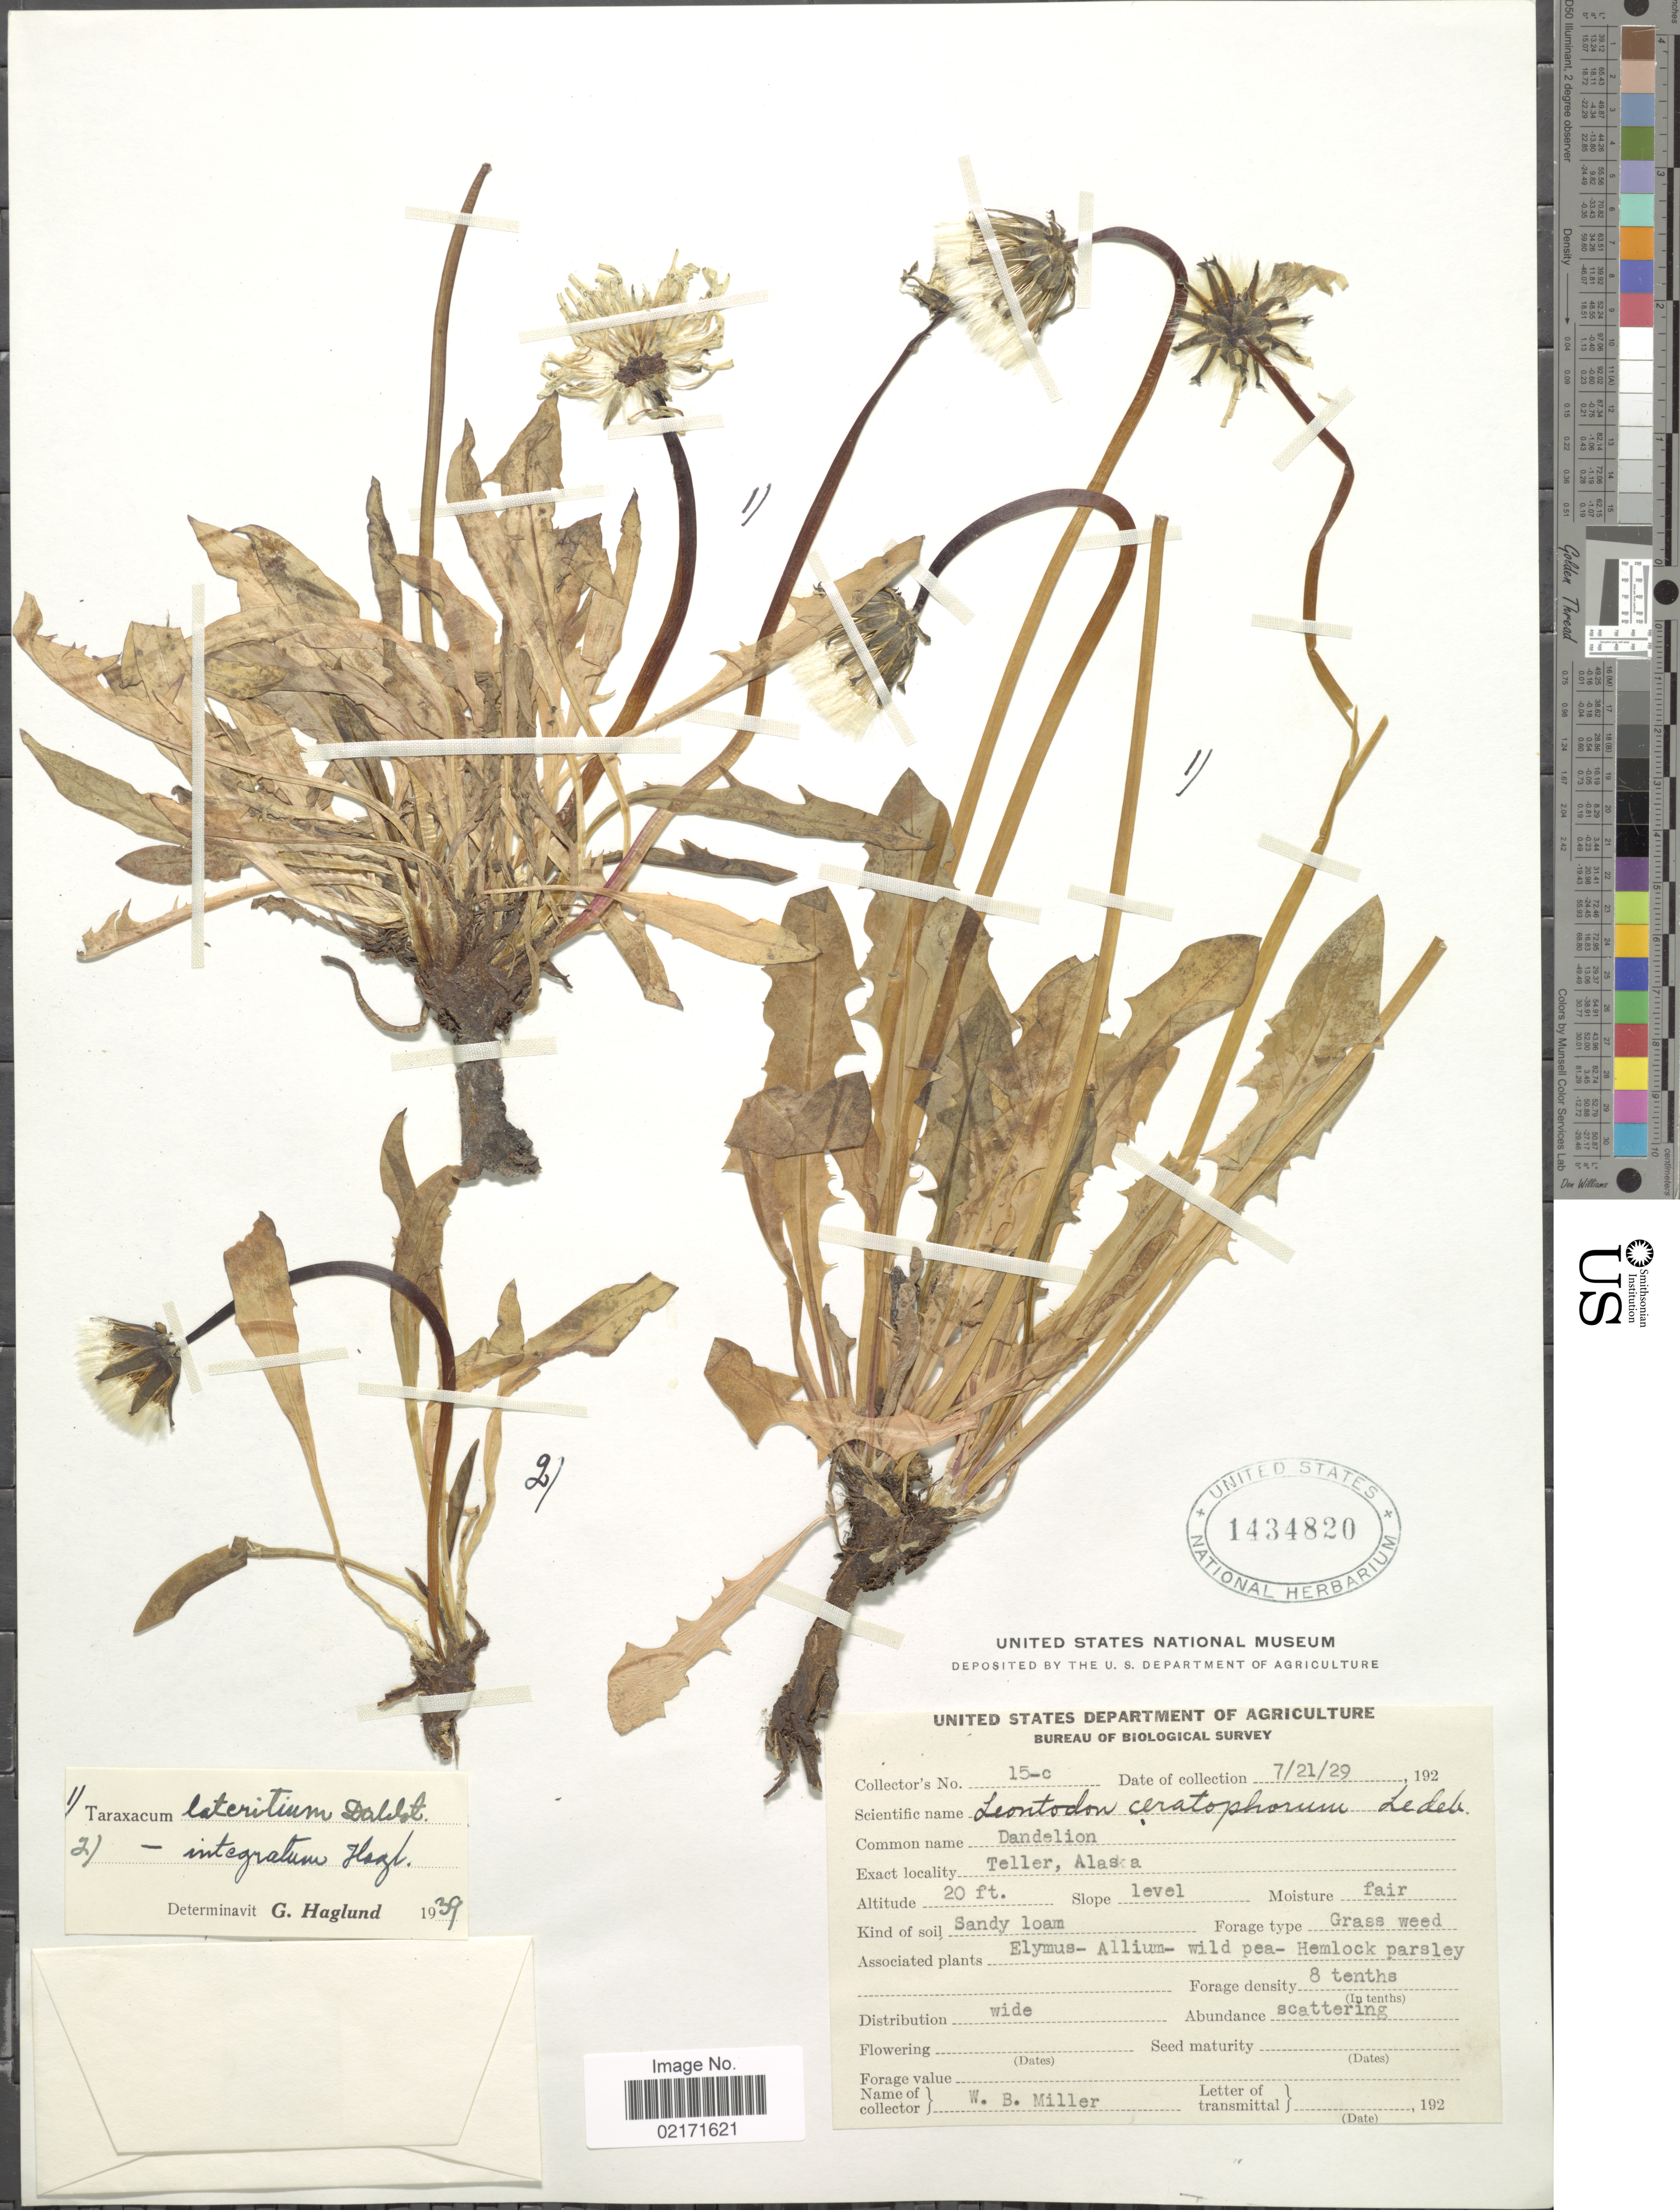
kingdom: Plantae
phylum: Tracheophyta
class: Magnoliopsida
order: Asterales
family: Asteraceae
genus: Taraxacum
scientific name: Taraxacum ceratophorum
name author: (Ledeb.) DC.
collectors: W. Miller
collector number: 15-c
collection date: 1929-07-21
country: United States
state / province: Alaska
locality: Teller, Alaska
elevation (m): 6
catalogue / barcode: US 1434820